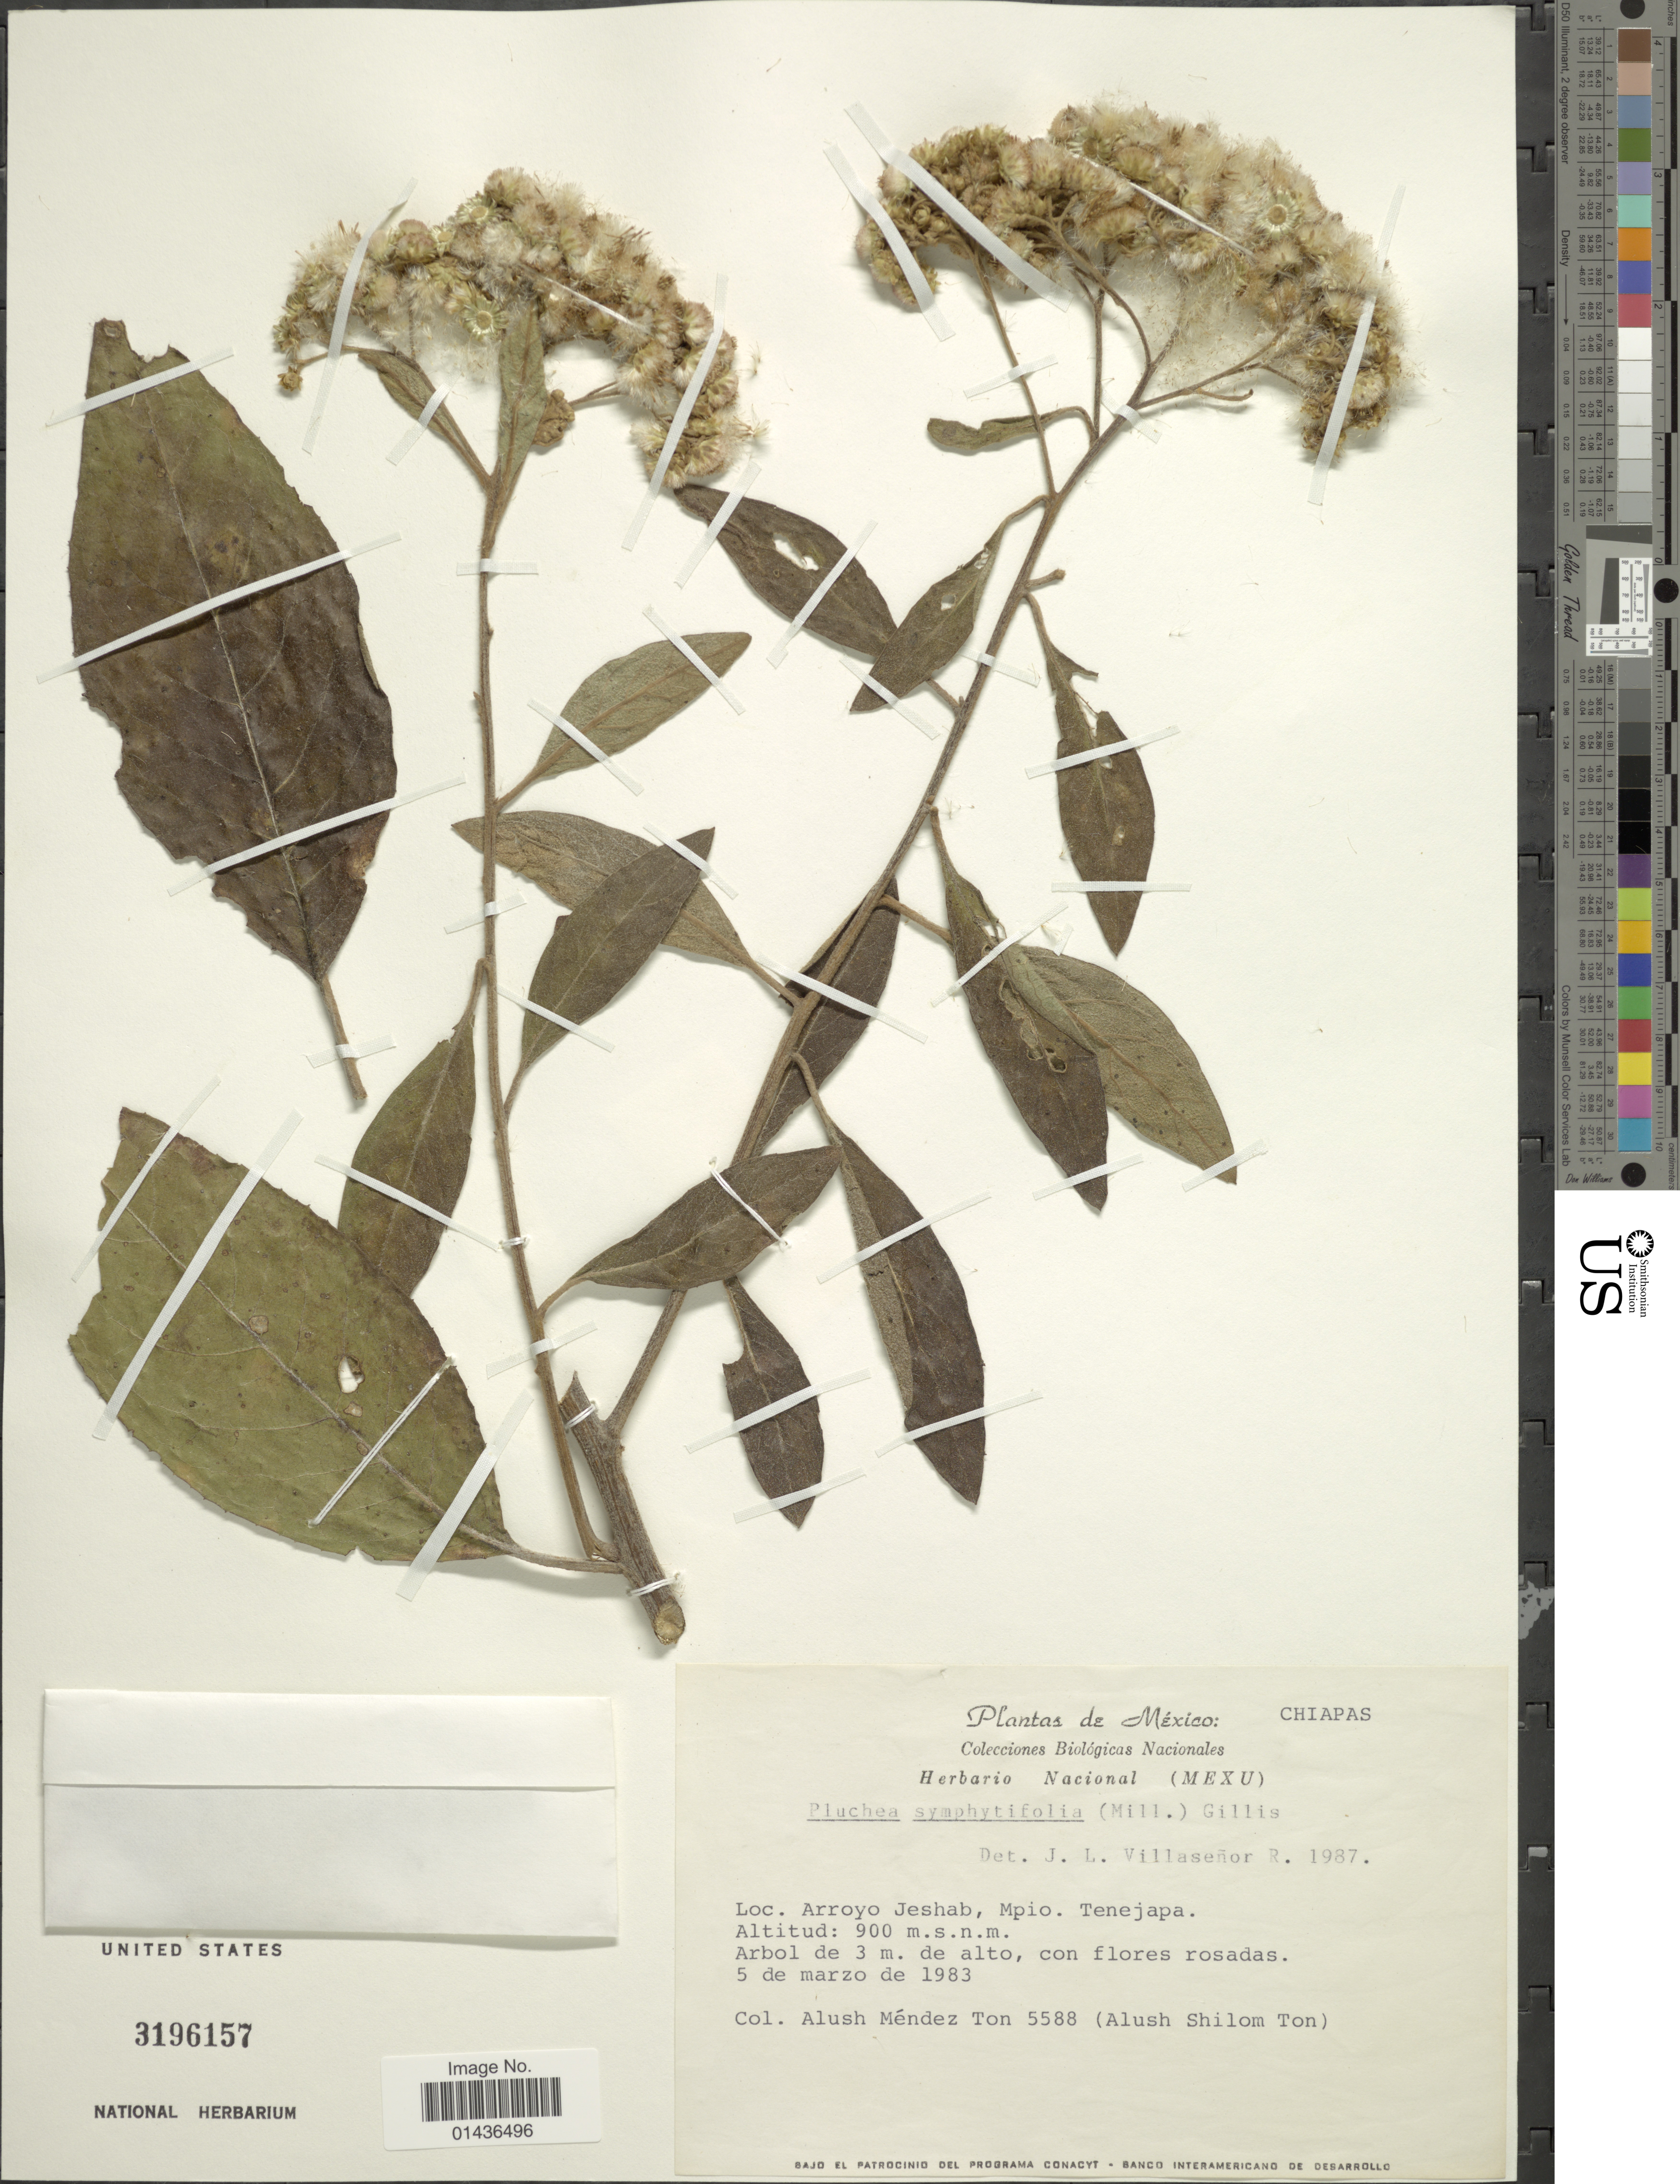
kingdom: Plantae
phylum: Tracheophyta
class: Magnoliopsida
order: Asterales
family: Asteraceae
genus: Pluchea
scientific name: Pluchea carolinensis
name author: (Jacq.) D. Don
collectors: A. Méndez Ton & A. Shilom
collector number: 5588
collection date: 1983-03-05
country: Mexico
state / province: Chiapas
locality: Arroyo Jeshab, Mpio. Tenejapa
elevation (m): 900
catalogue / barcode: US 3196157